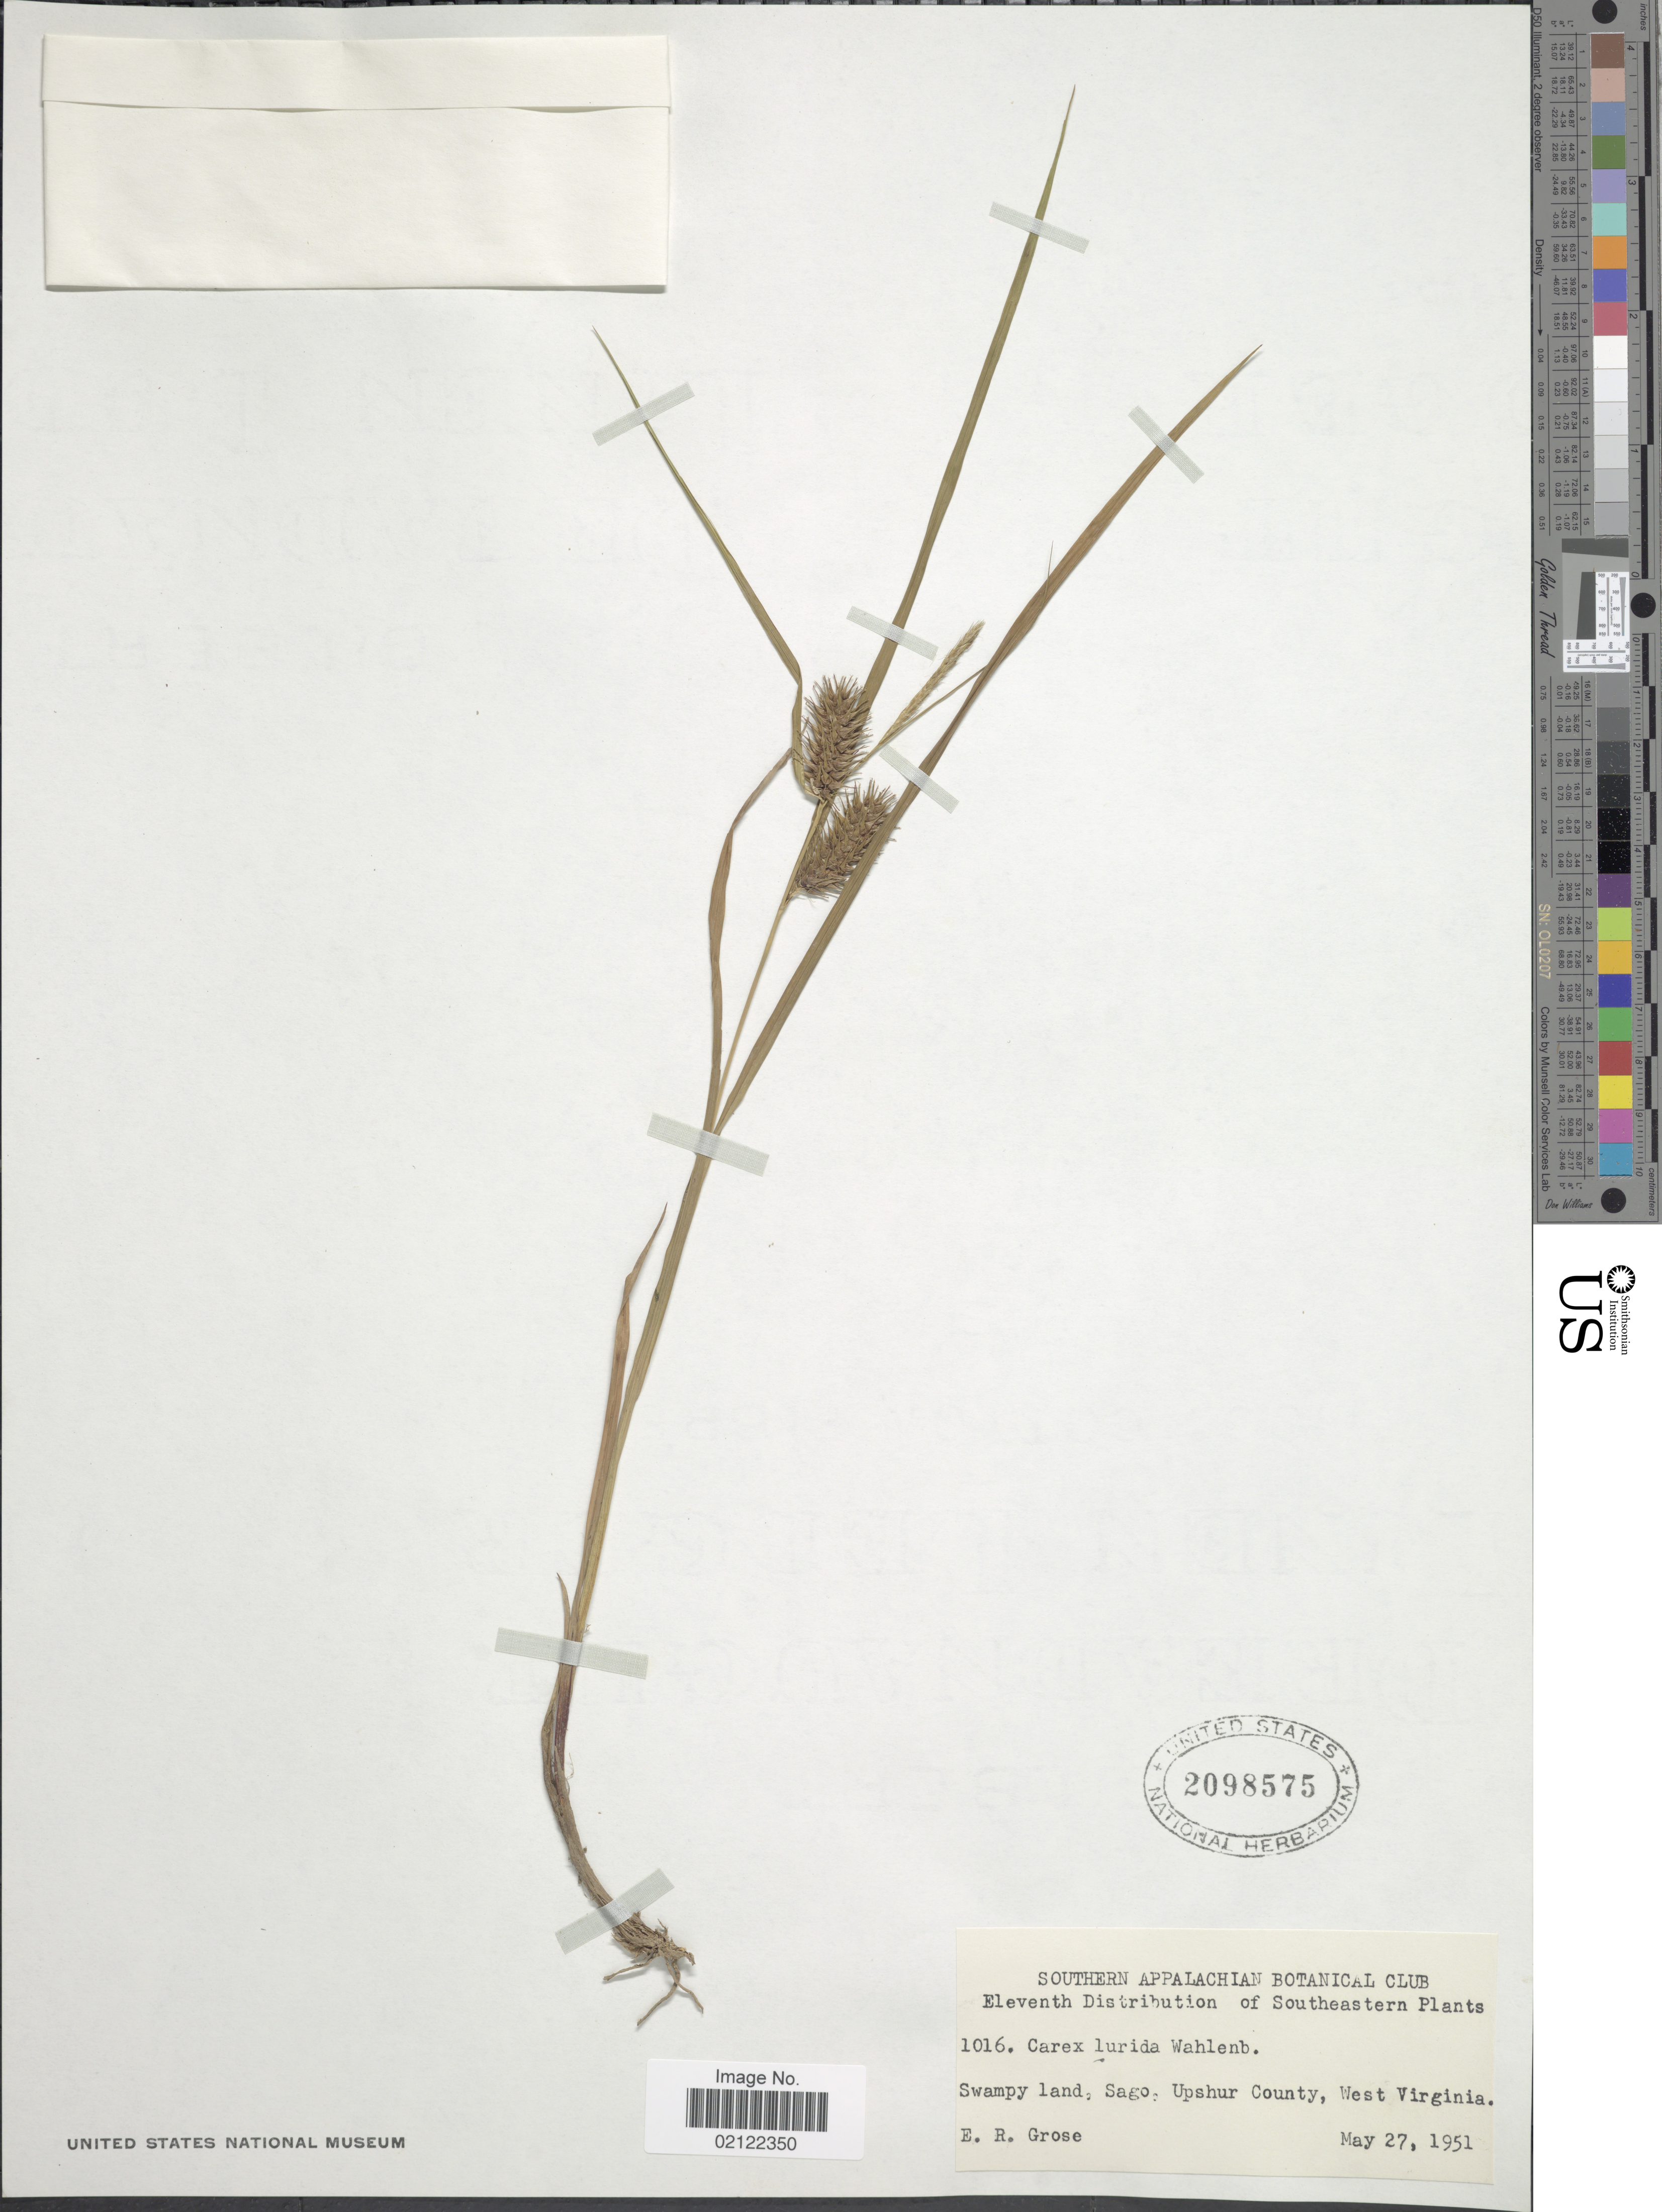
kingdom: Plantae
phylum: Tracheophyta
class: Liliopsida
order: Poales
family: Cyperaceae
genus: Carex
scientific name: Carex lurida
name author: Wahlenb.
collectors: E. Grose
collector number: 1016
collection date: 1951-05-27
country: United States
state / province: West Virginia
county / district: Upshur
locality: Southern Appalachian Botanical Club. Eleventh Distribution of Southeastern. Swampy land, Sago, Upshur County, West Virginia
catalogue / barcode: US 2098575